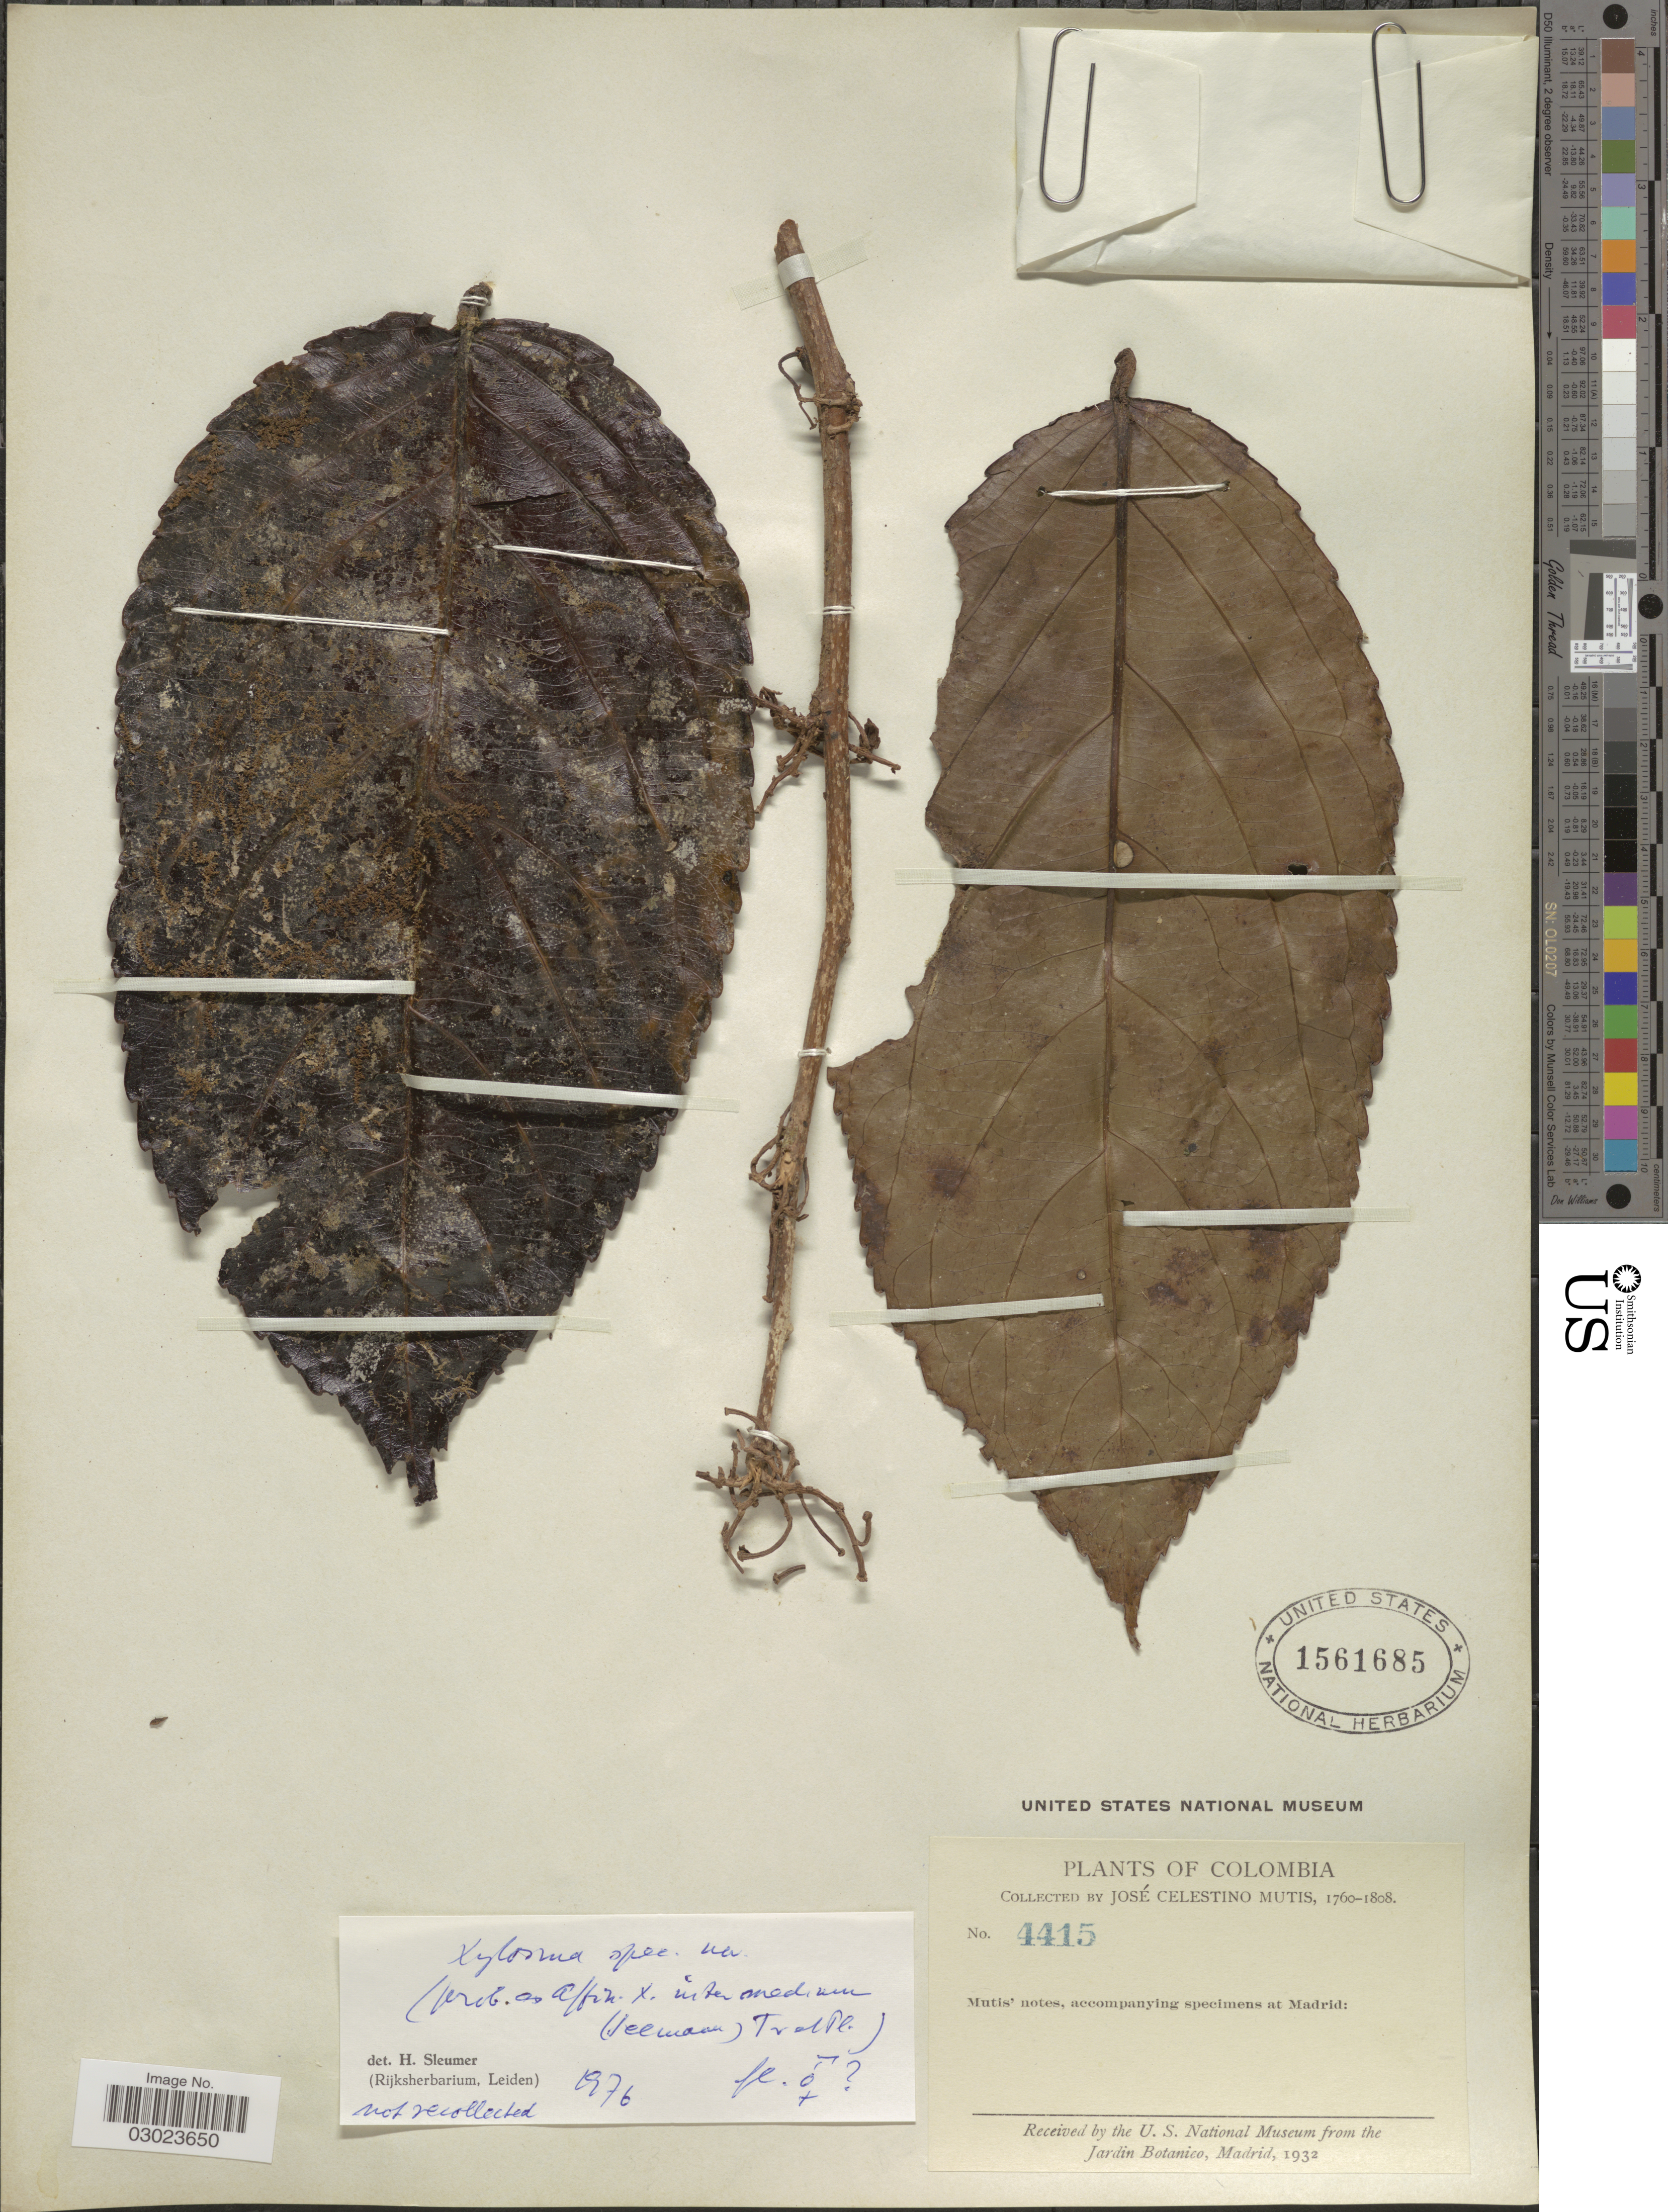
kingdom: Plantae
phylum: Tracheophyta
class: Magnoliopsida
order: Malpighiales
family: Salicaceae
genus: Xylosma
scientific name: Xylosma sp.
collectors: J. C. B. Mutis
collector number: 4415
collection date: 1760/1808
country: Colombia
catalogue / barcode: US 1561685